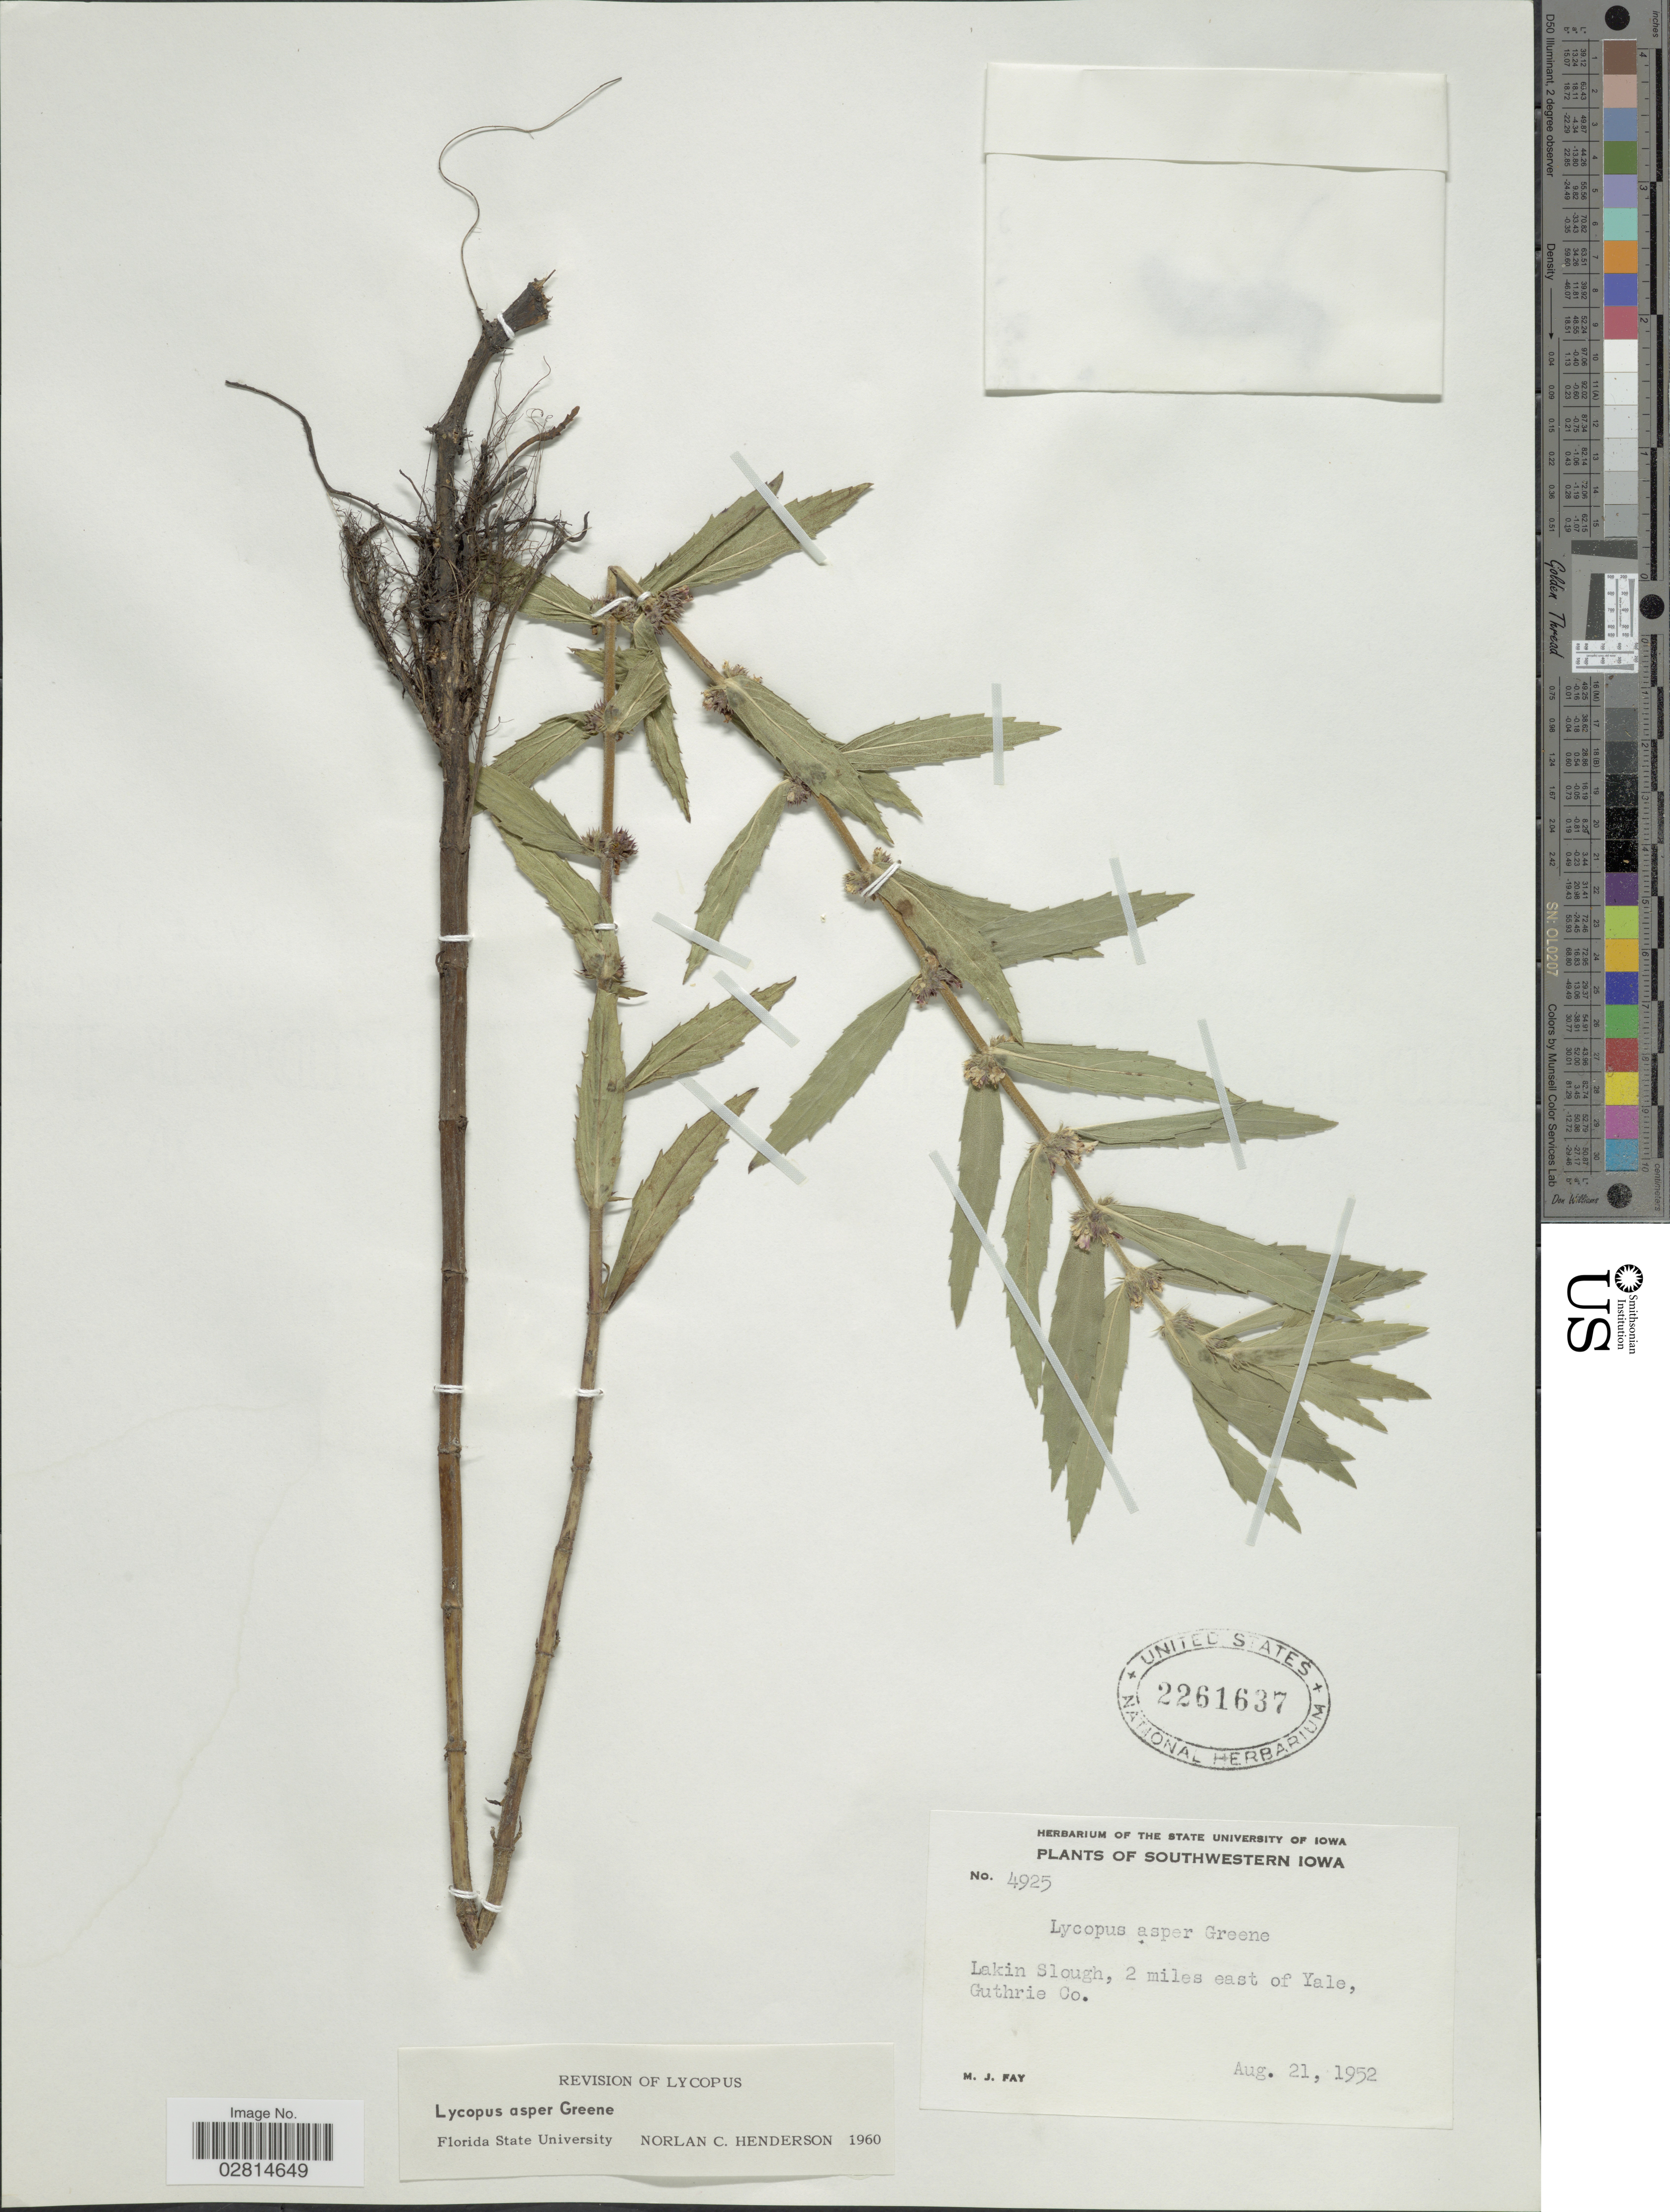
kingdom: Plantae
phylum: Tracheophyta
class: Magnoliopsida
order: Lamiales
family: Lamiaceae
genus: Lycopus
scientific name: Lycopus asper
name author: Greene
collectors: M. Fay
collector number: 4925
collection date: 1952-08-21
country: United States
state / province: Iowa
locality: Southwestern Iowa. Lakin Slough, 2 miles east of Yale, Guthrie Co.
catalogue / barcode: US 2261637